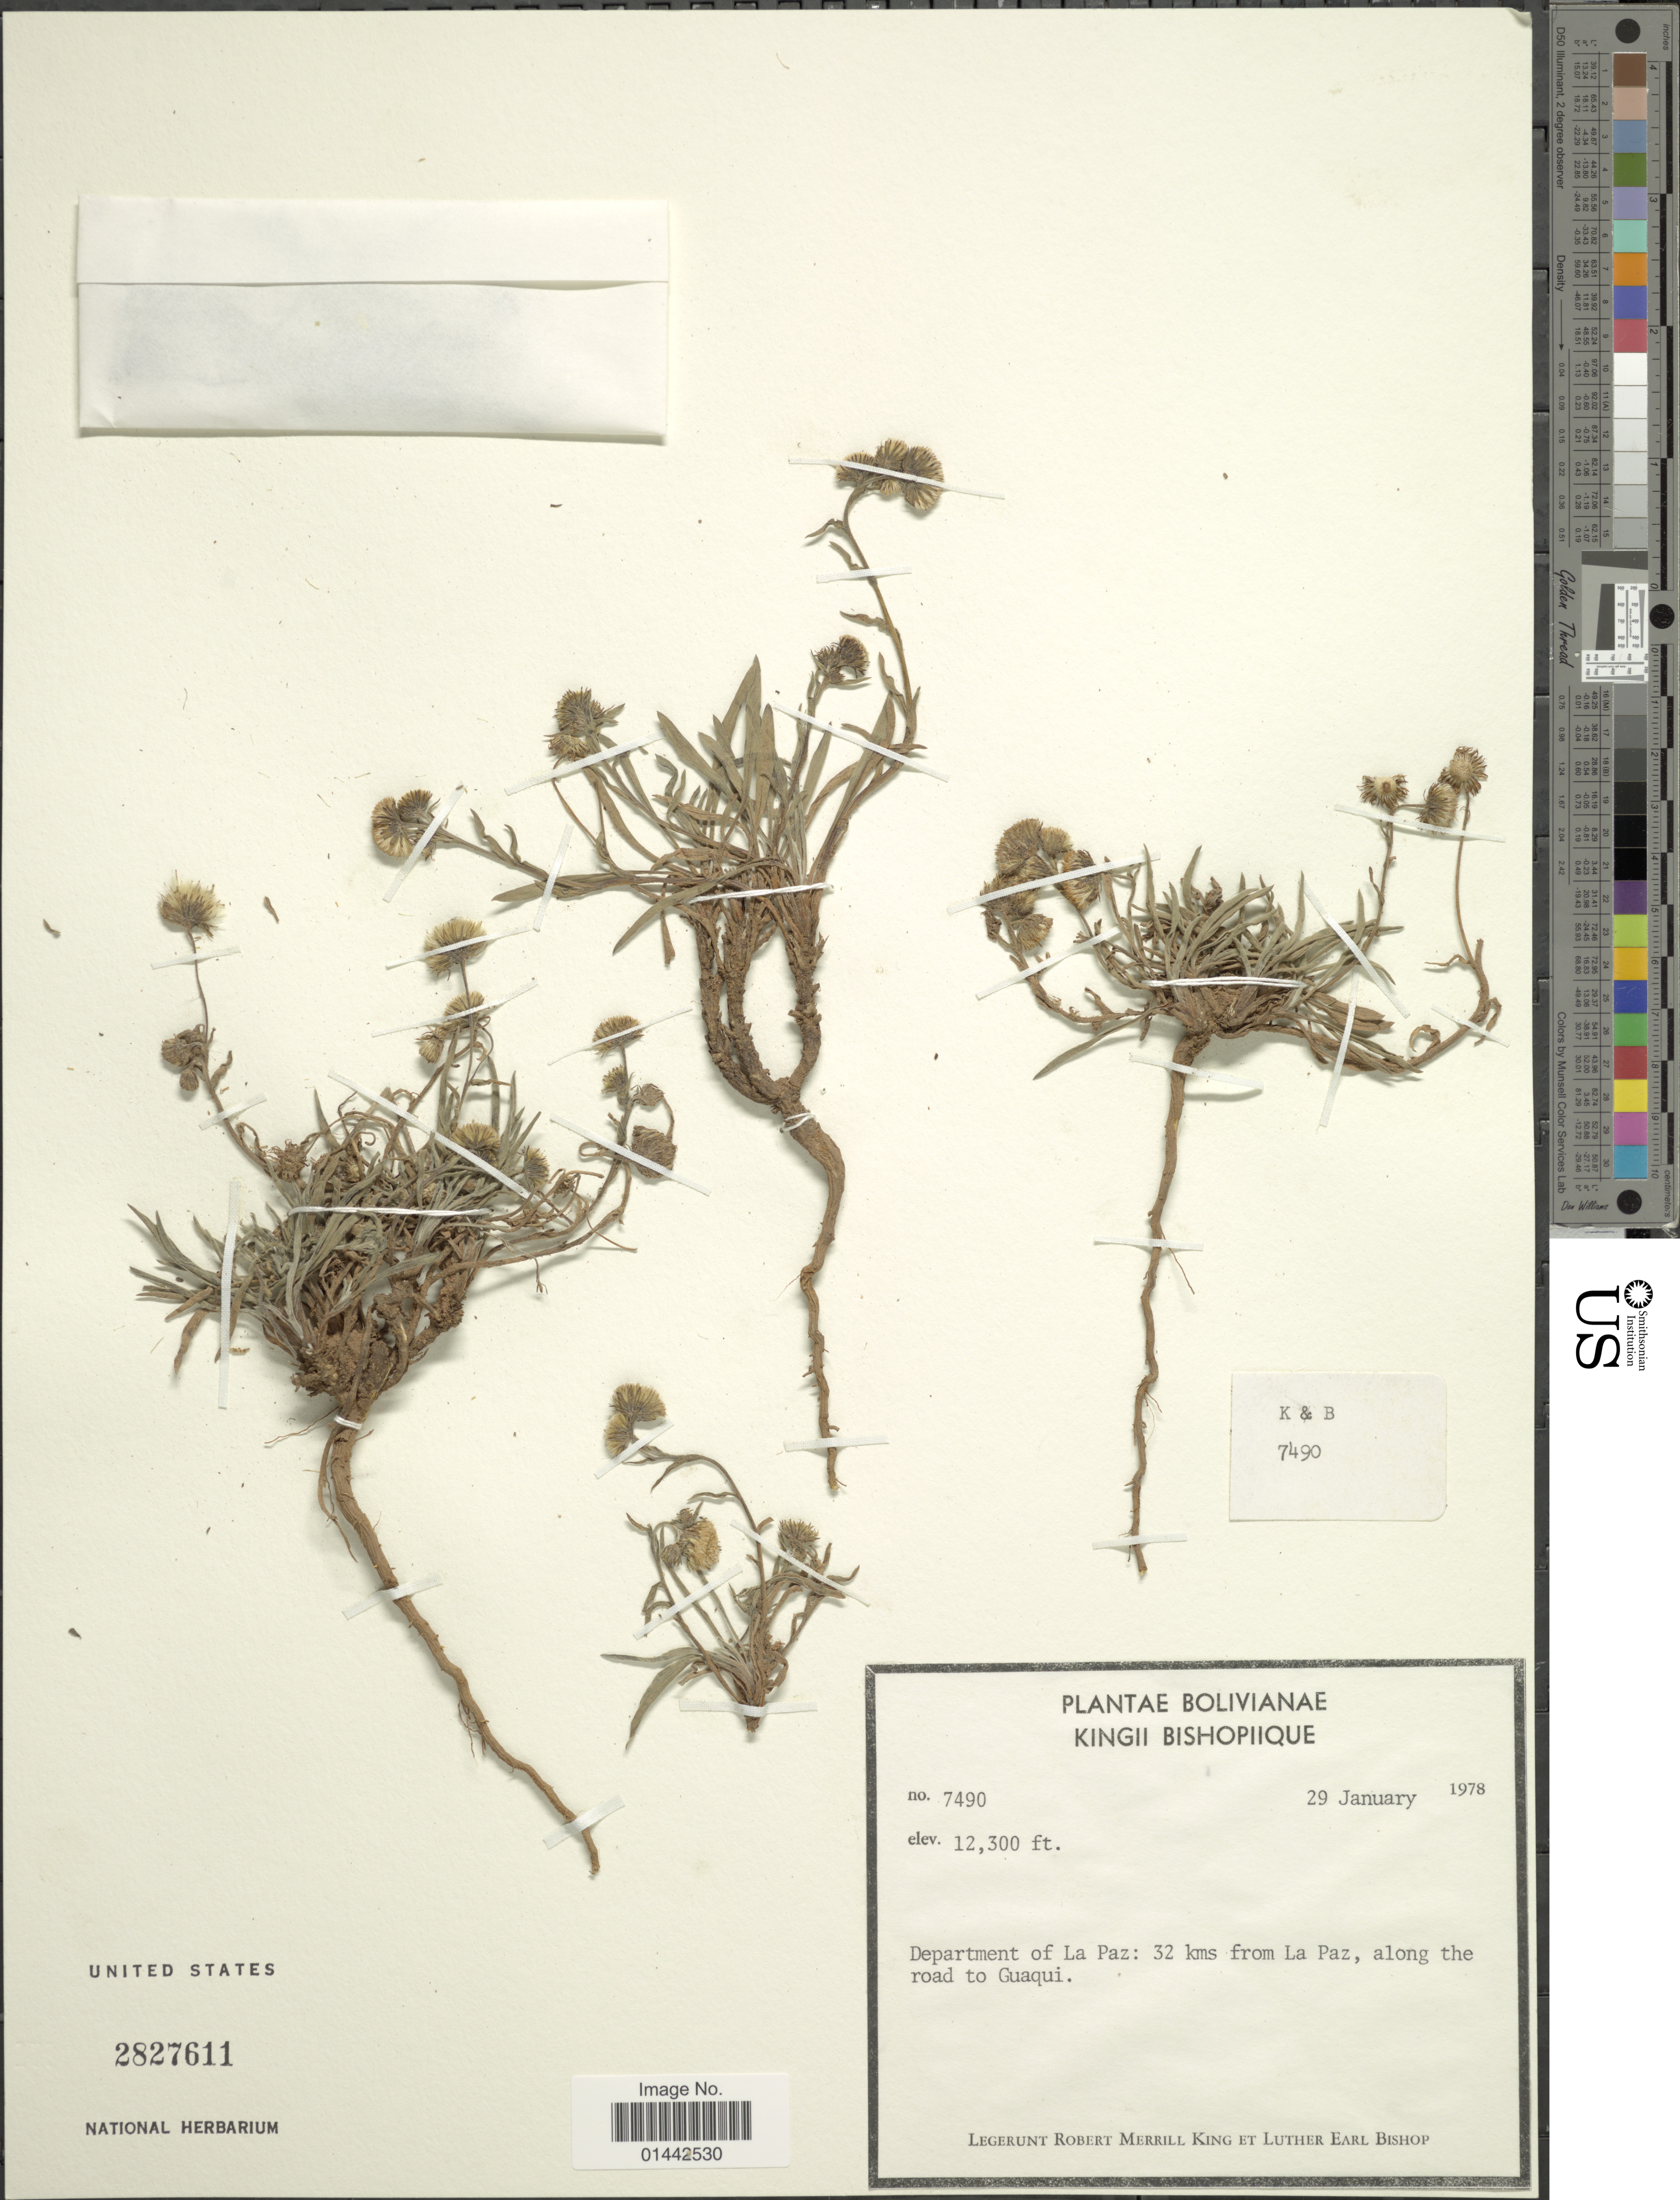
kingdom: Plantae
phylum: Tracheophyta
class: Magnoliopsida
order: Asterales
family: Asteraceae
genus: Erigeron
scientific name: Erigeron sp.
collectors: R. M. King & L. E. Bishop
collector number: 7490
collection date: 1978-01-29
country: Bolivia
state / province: La Paz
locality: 32 kms from La Paz, along the road to Guaqui.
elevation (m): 3749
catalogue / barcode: US 2827611